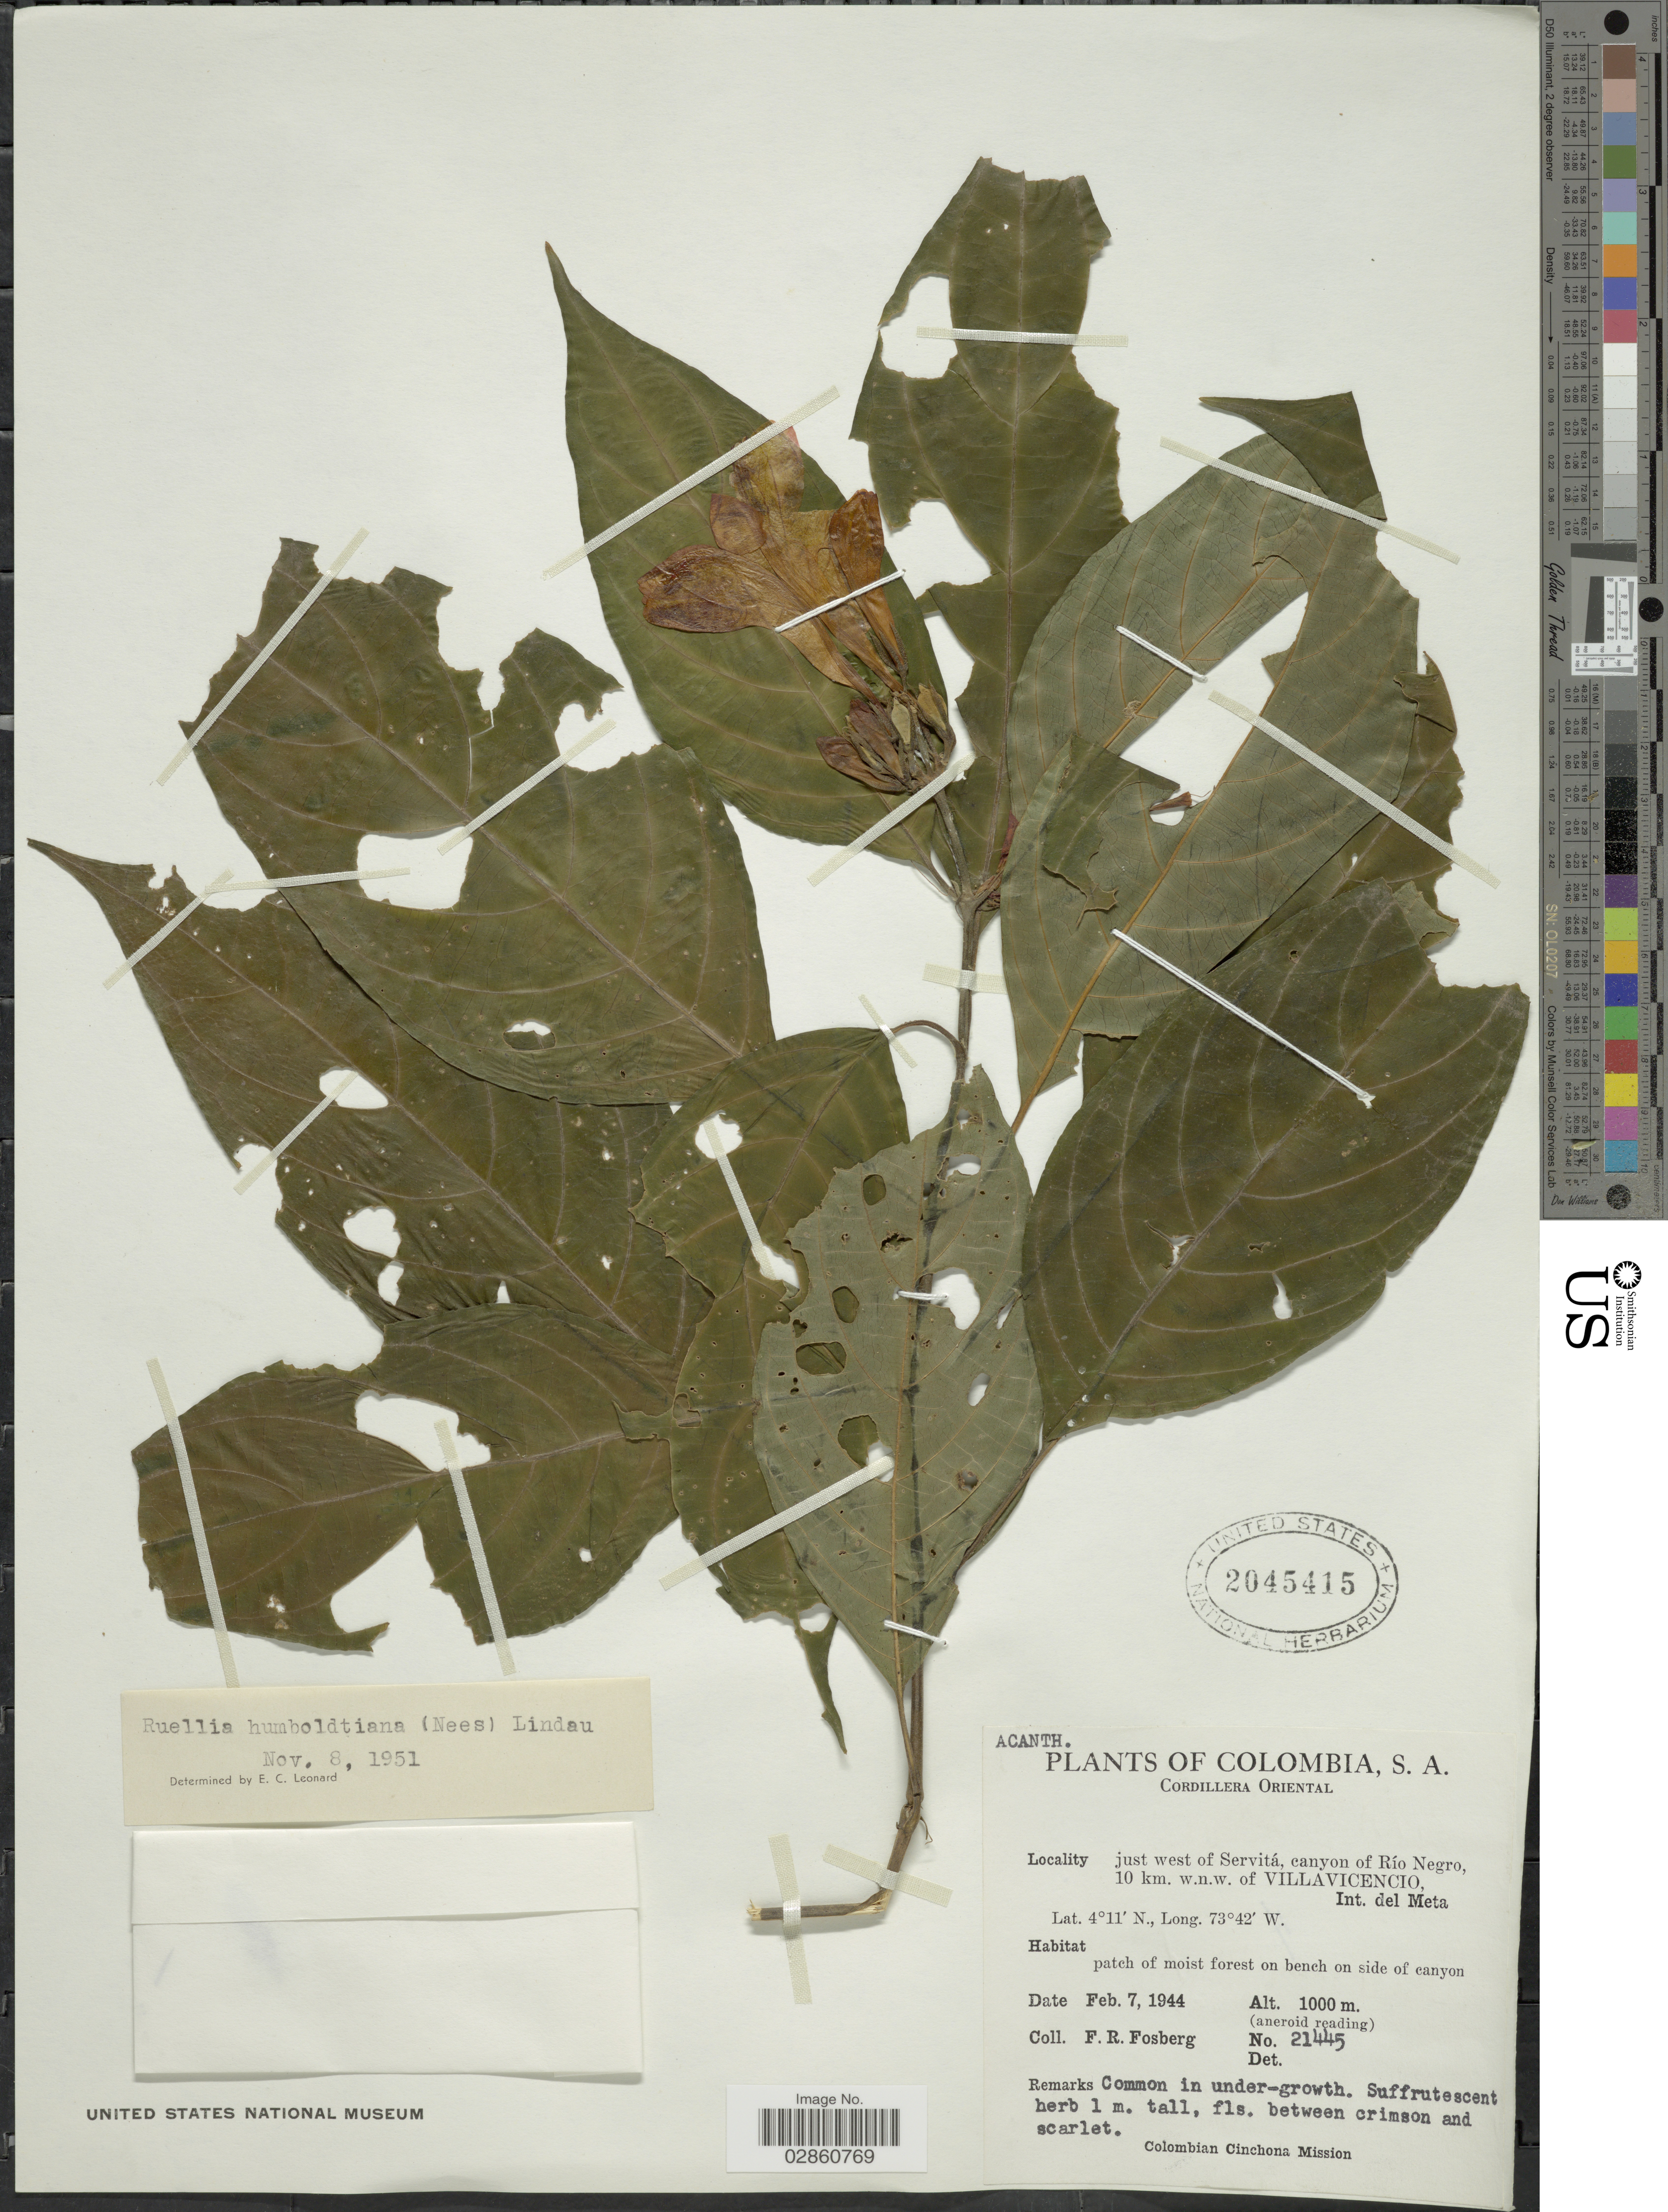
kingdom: Plantae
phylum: Tracheophyta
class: Magnoliopsida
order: Lamiales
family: Acanthaceae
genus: Ruellia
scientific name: Ruellia humboldtiana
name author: (Nees) Lindau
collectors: F. R. Fosberg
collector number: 21445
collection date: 1944-02-07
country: Colombia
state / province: Meta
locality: S.A. Cordillera Oriental. Just west of Servitá, canyon of Río Negro, 10 km. w.n.w. of Villavicencio, Int. del Meta.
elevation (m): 1000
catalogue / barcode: US 2045415